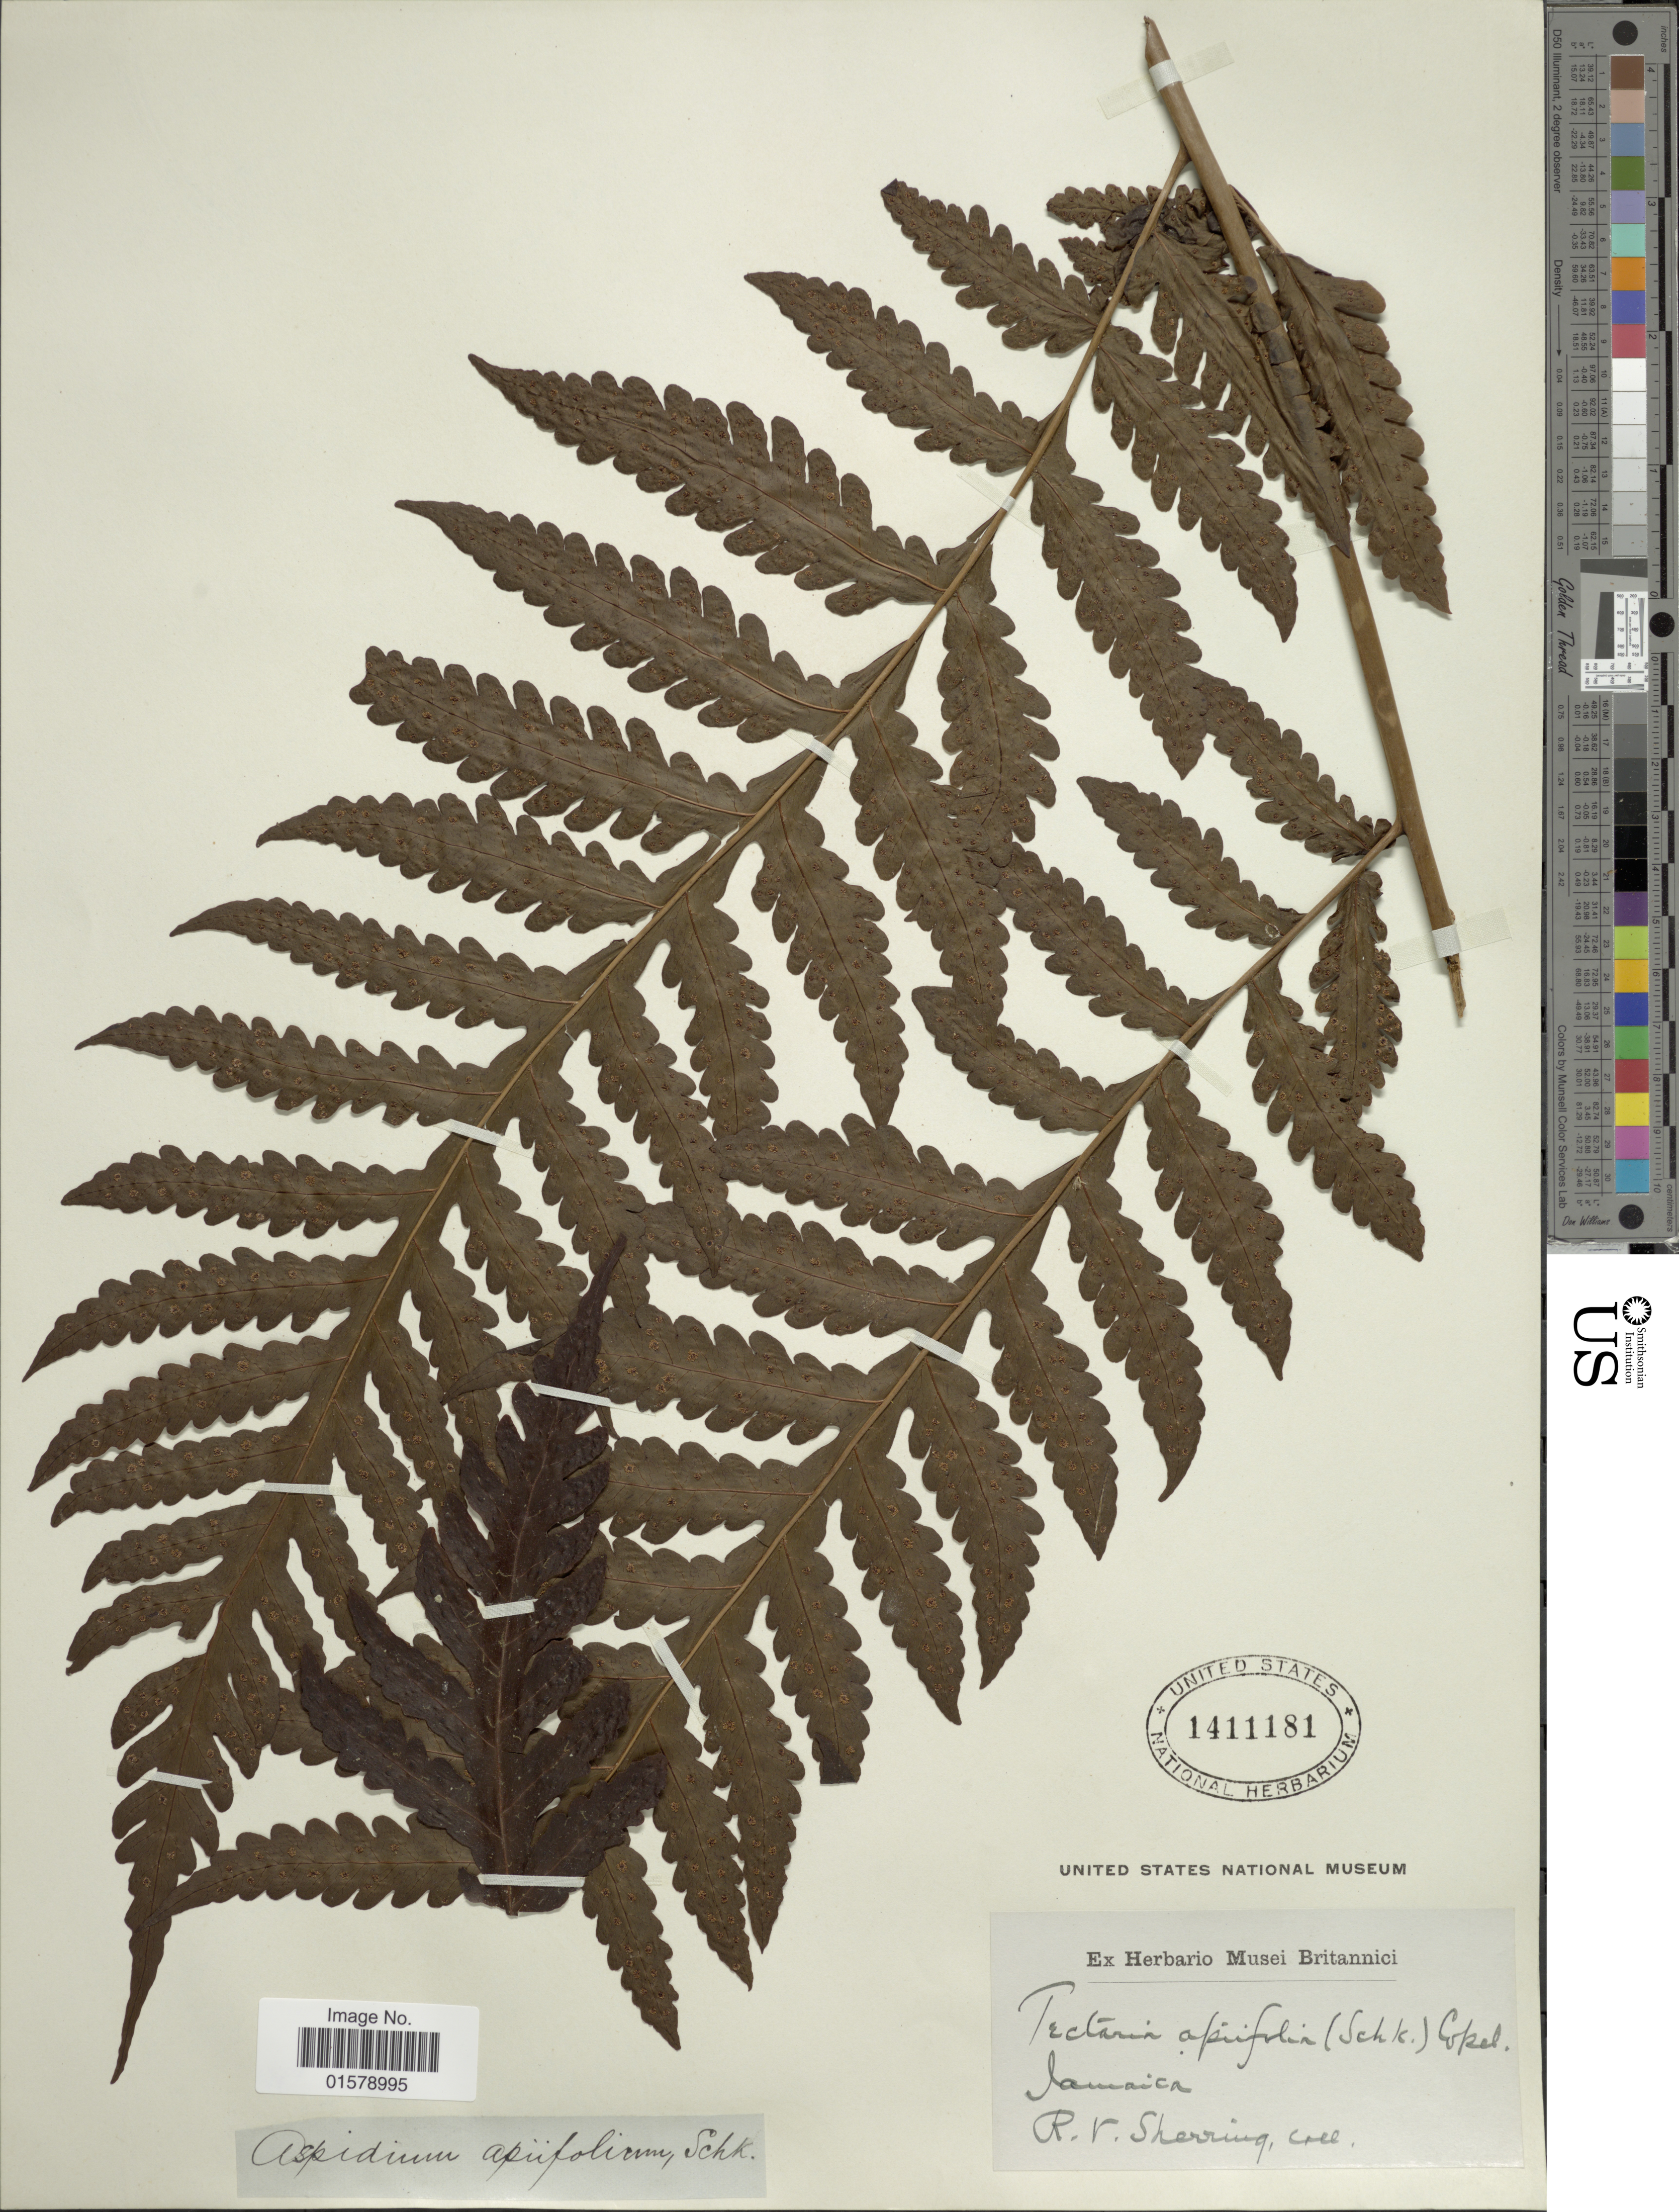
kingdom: Plantae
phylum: Tracheophyta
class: Polypodiopsida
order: Polypodiales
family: Tectariaceae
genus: Tectaria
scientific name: Tectaria apiifolia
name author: (Schkuhr) Copel.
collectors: R. Sherring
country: Jamaica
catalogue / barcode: US 1411181